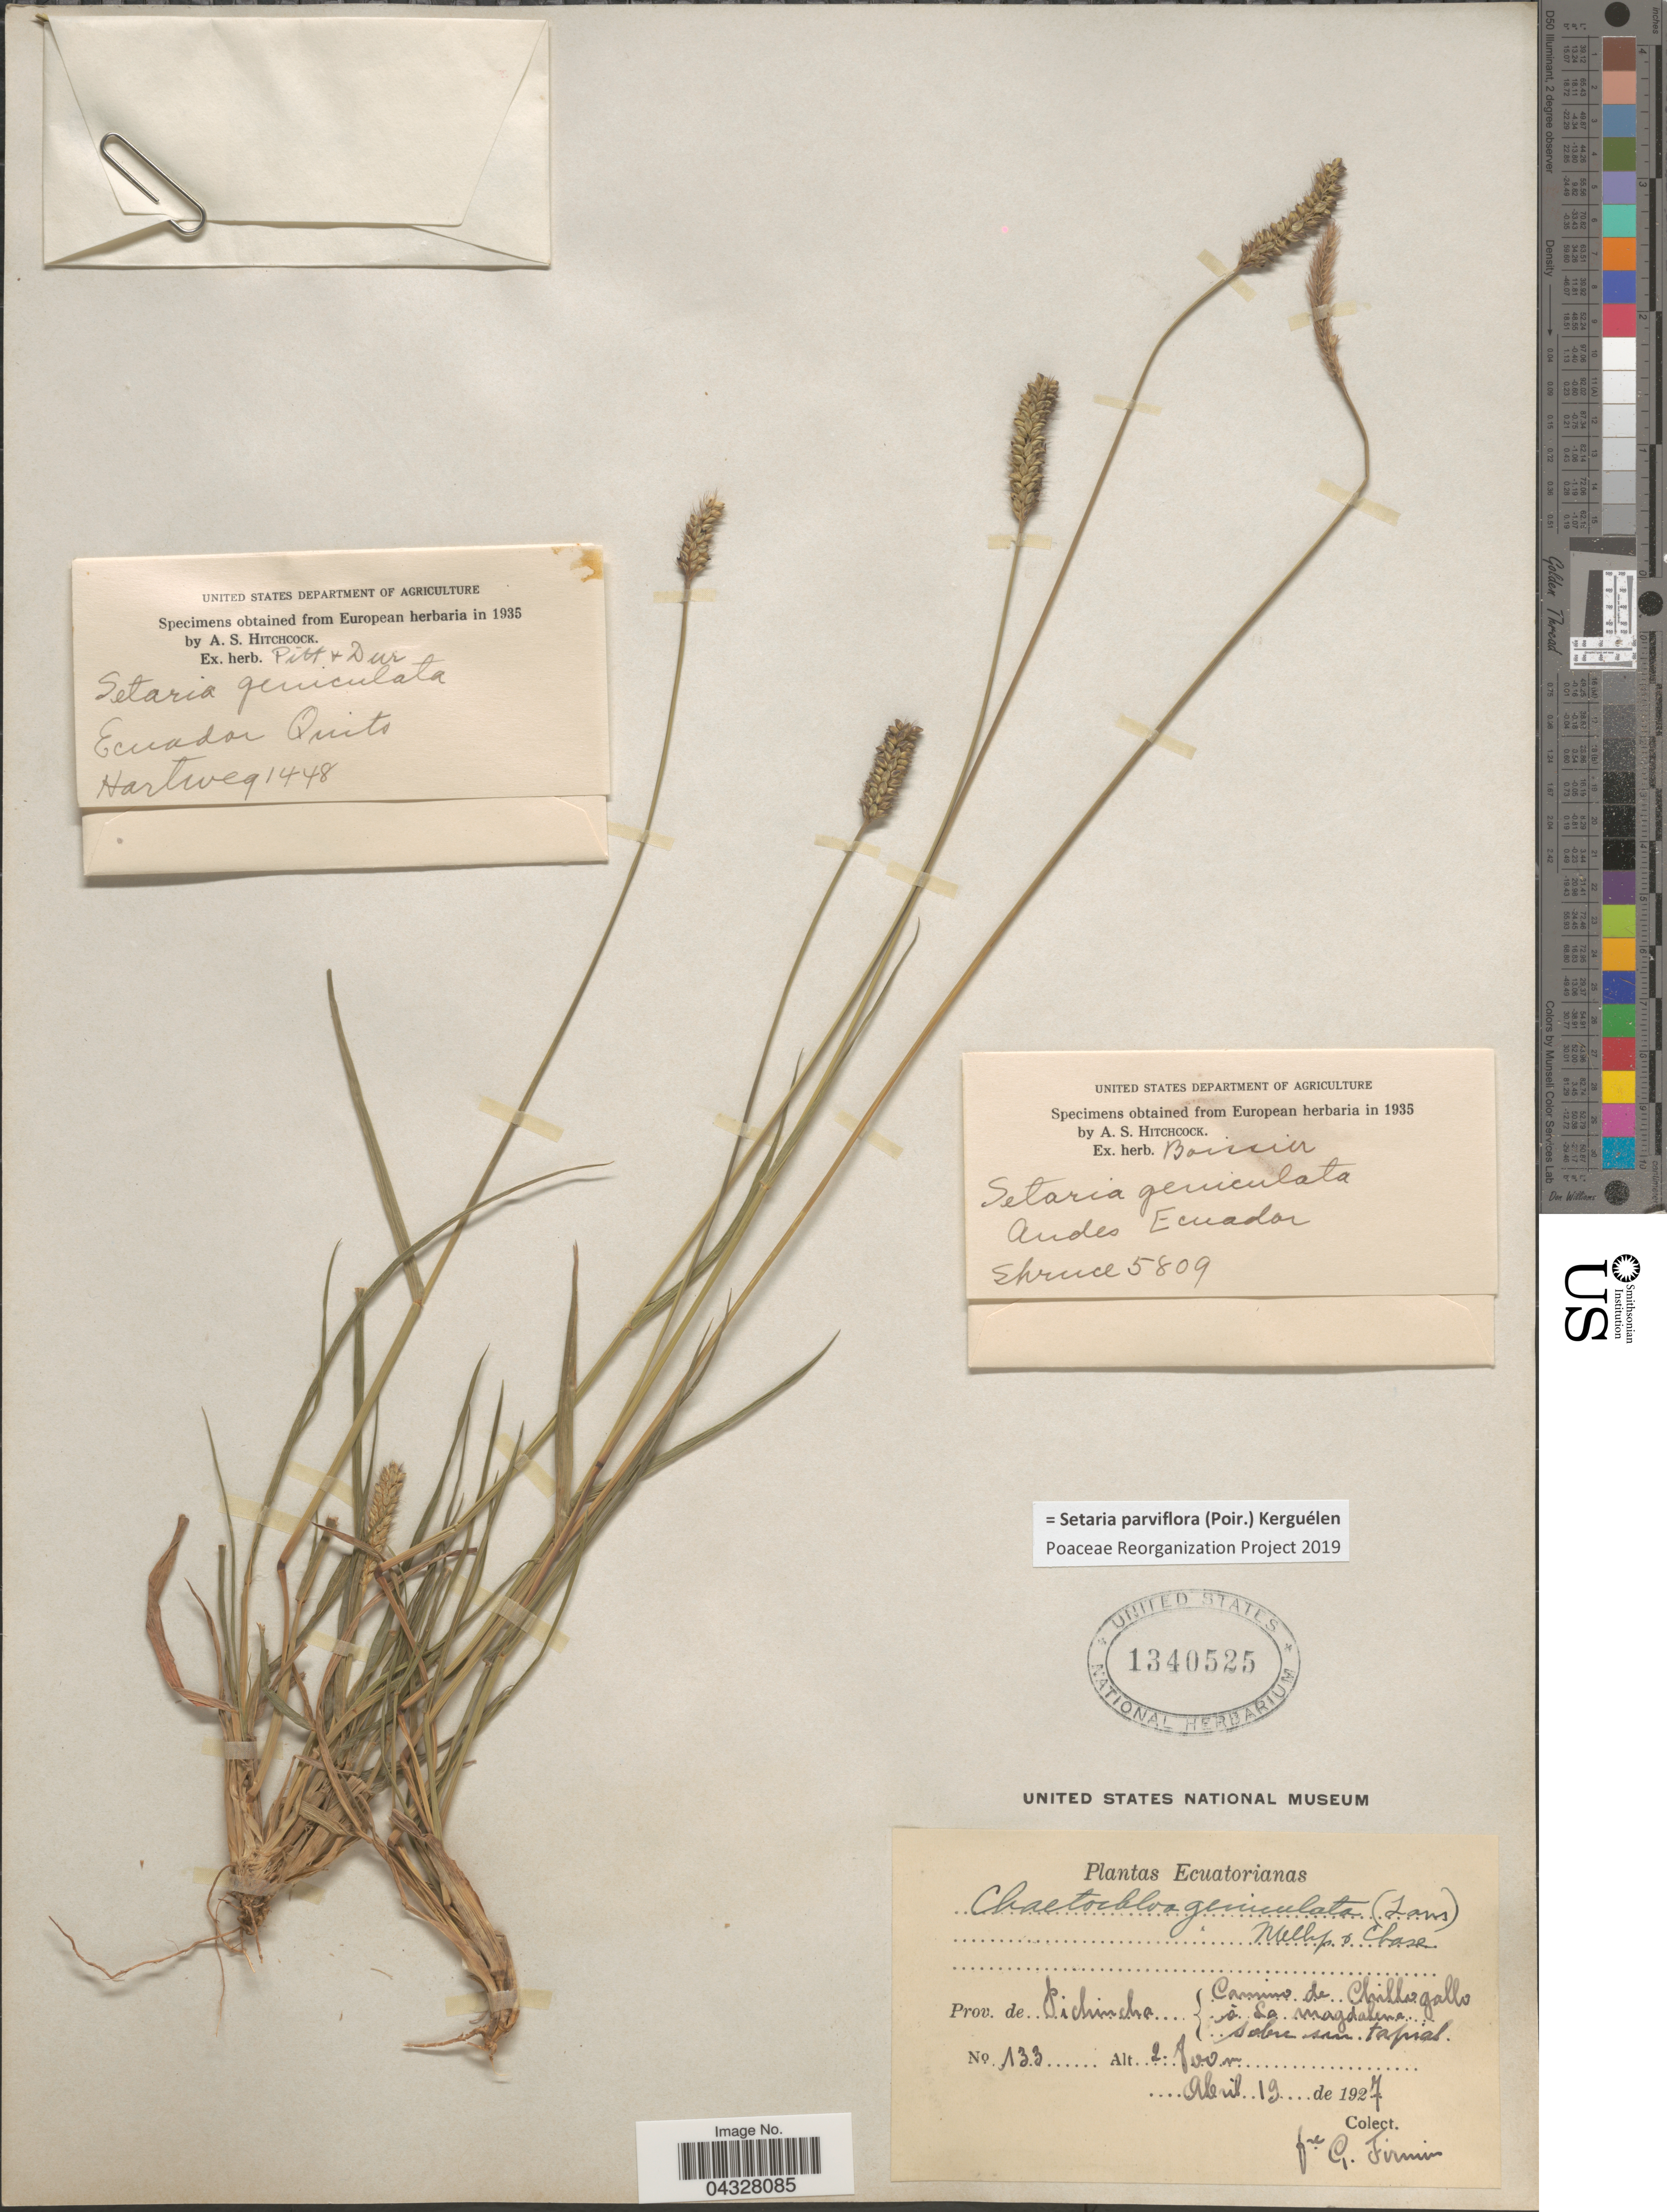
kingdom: Plantae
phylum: Tracheophyta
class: Liliopsida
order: Poales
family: Poaceae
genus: Setaria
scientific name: Setaria parviflora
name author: (Poir.) Kerguélen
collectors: Hartweg, --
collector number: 1448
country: Ecuador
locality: Quito.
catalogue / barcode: US 1340525